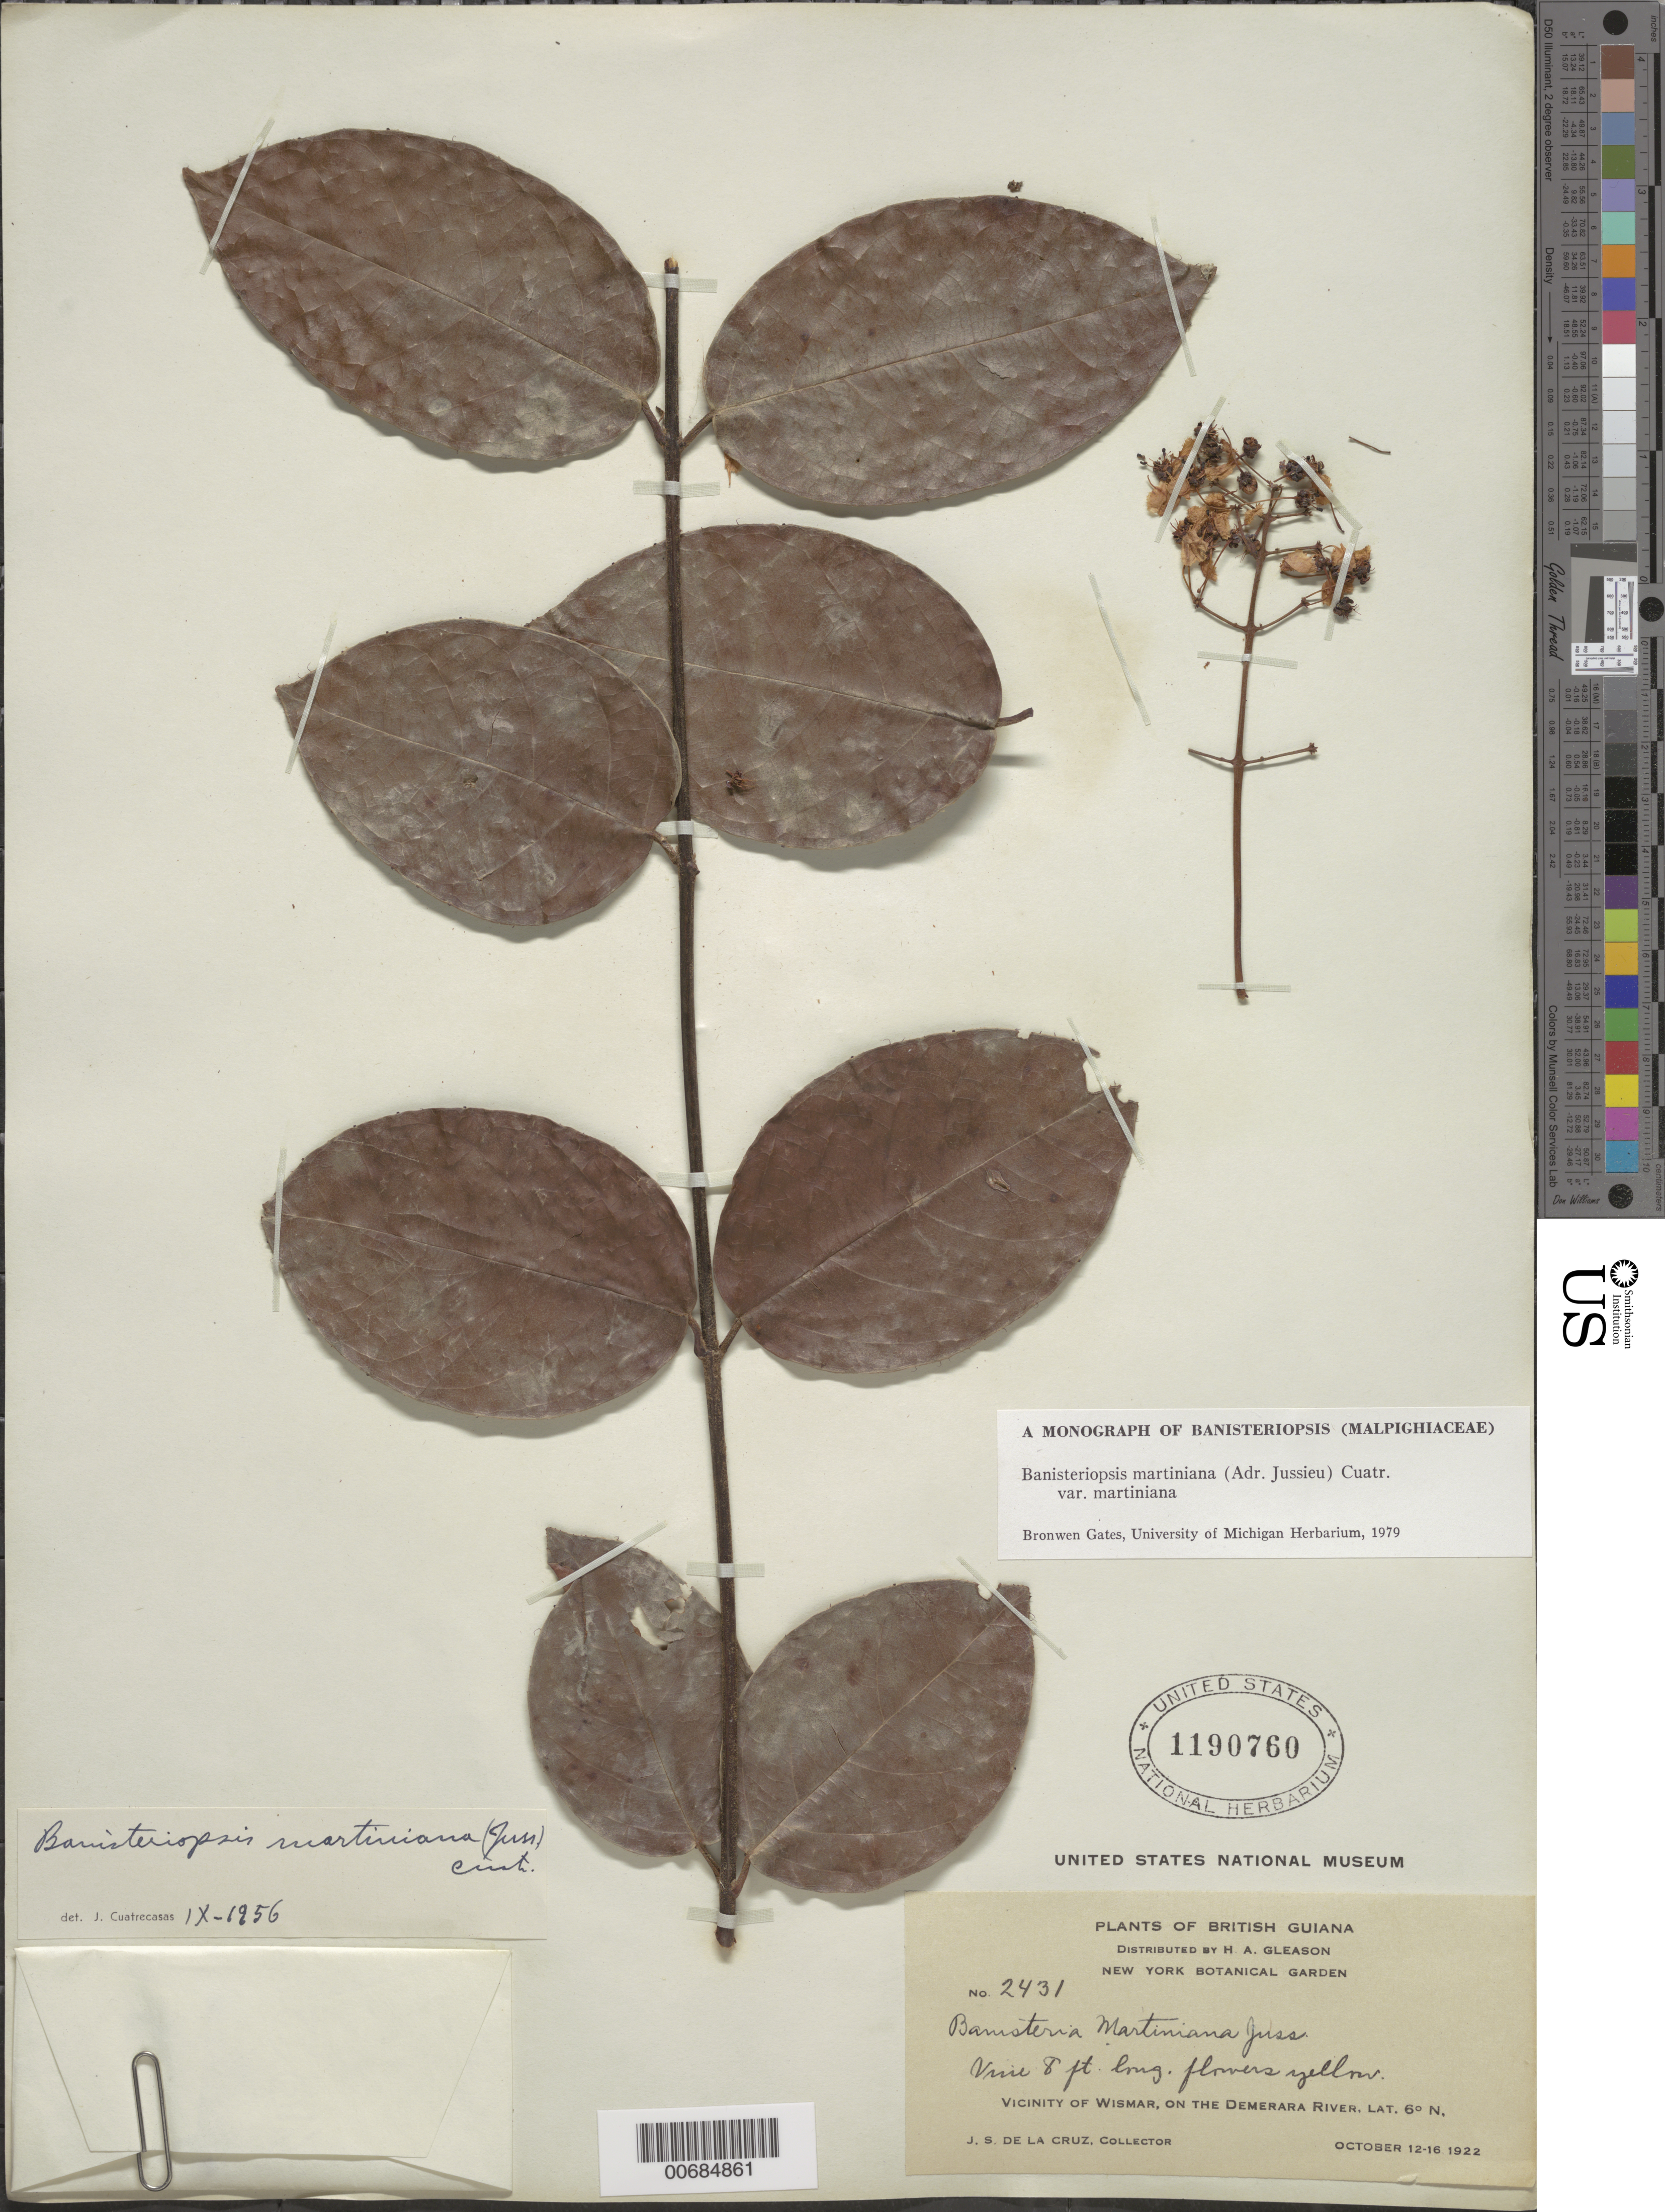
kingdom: Plantae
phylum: Tracheophyta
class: Magnoliopsida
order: Malpighiales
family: Malpighiaceae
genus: Banisteriopsis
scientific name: Banisteriopsis martiniana var. martiniana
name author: (A. Juss.) Cuatrec.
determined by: Gates, B.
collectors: J. S. de la Cruz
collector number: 2431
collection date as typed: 12-Oct-22 to 16-Oct-22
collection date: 1922-10-12/1922-10-16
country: Guyana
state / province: U. Demerara-Berbice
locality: Wismar vic., on the Demerara River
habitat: Riverside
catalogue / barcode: US 1190760